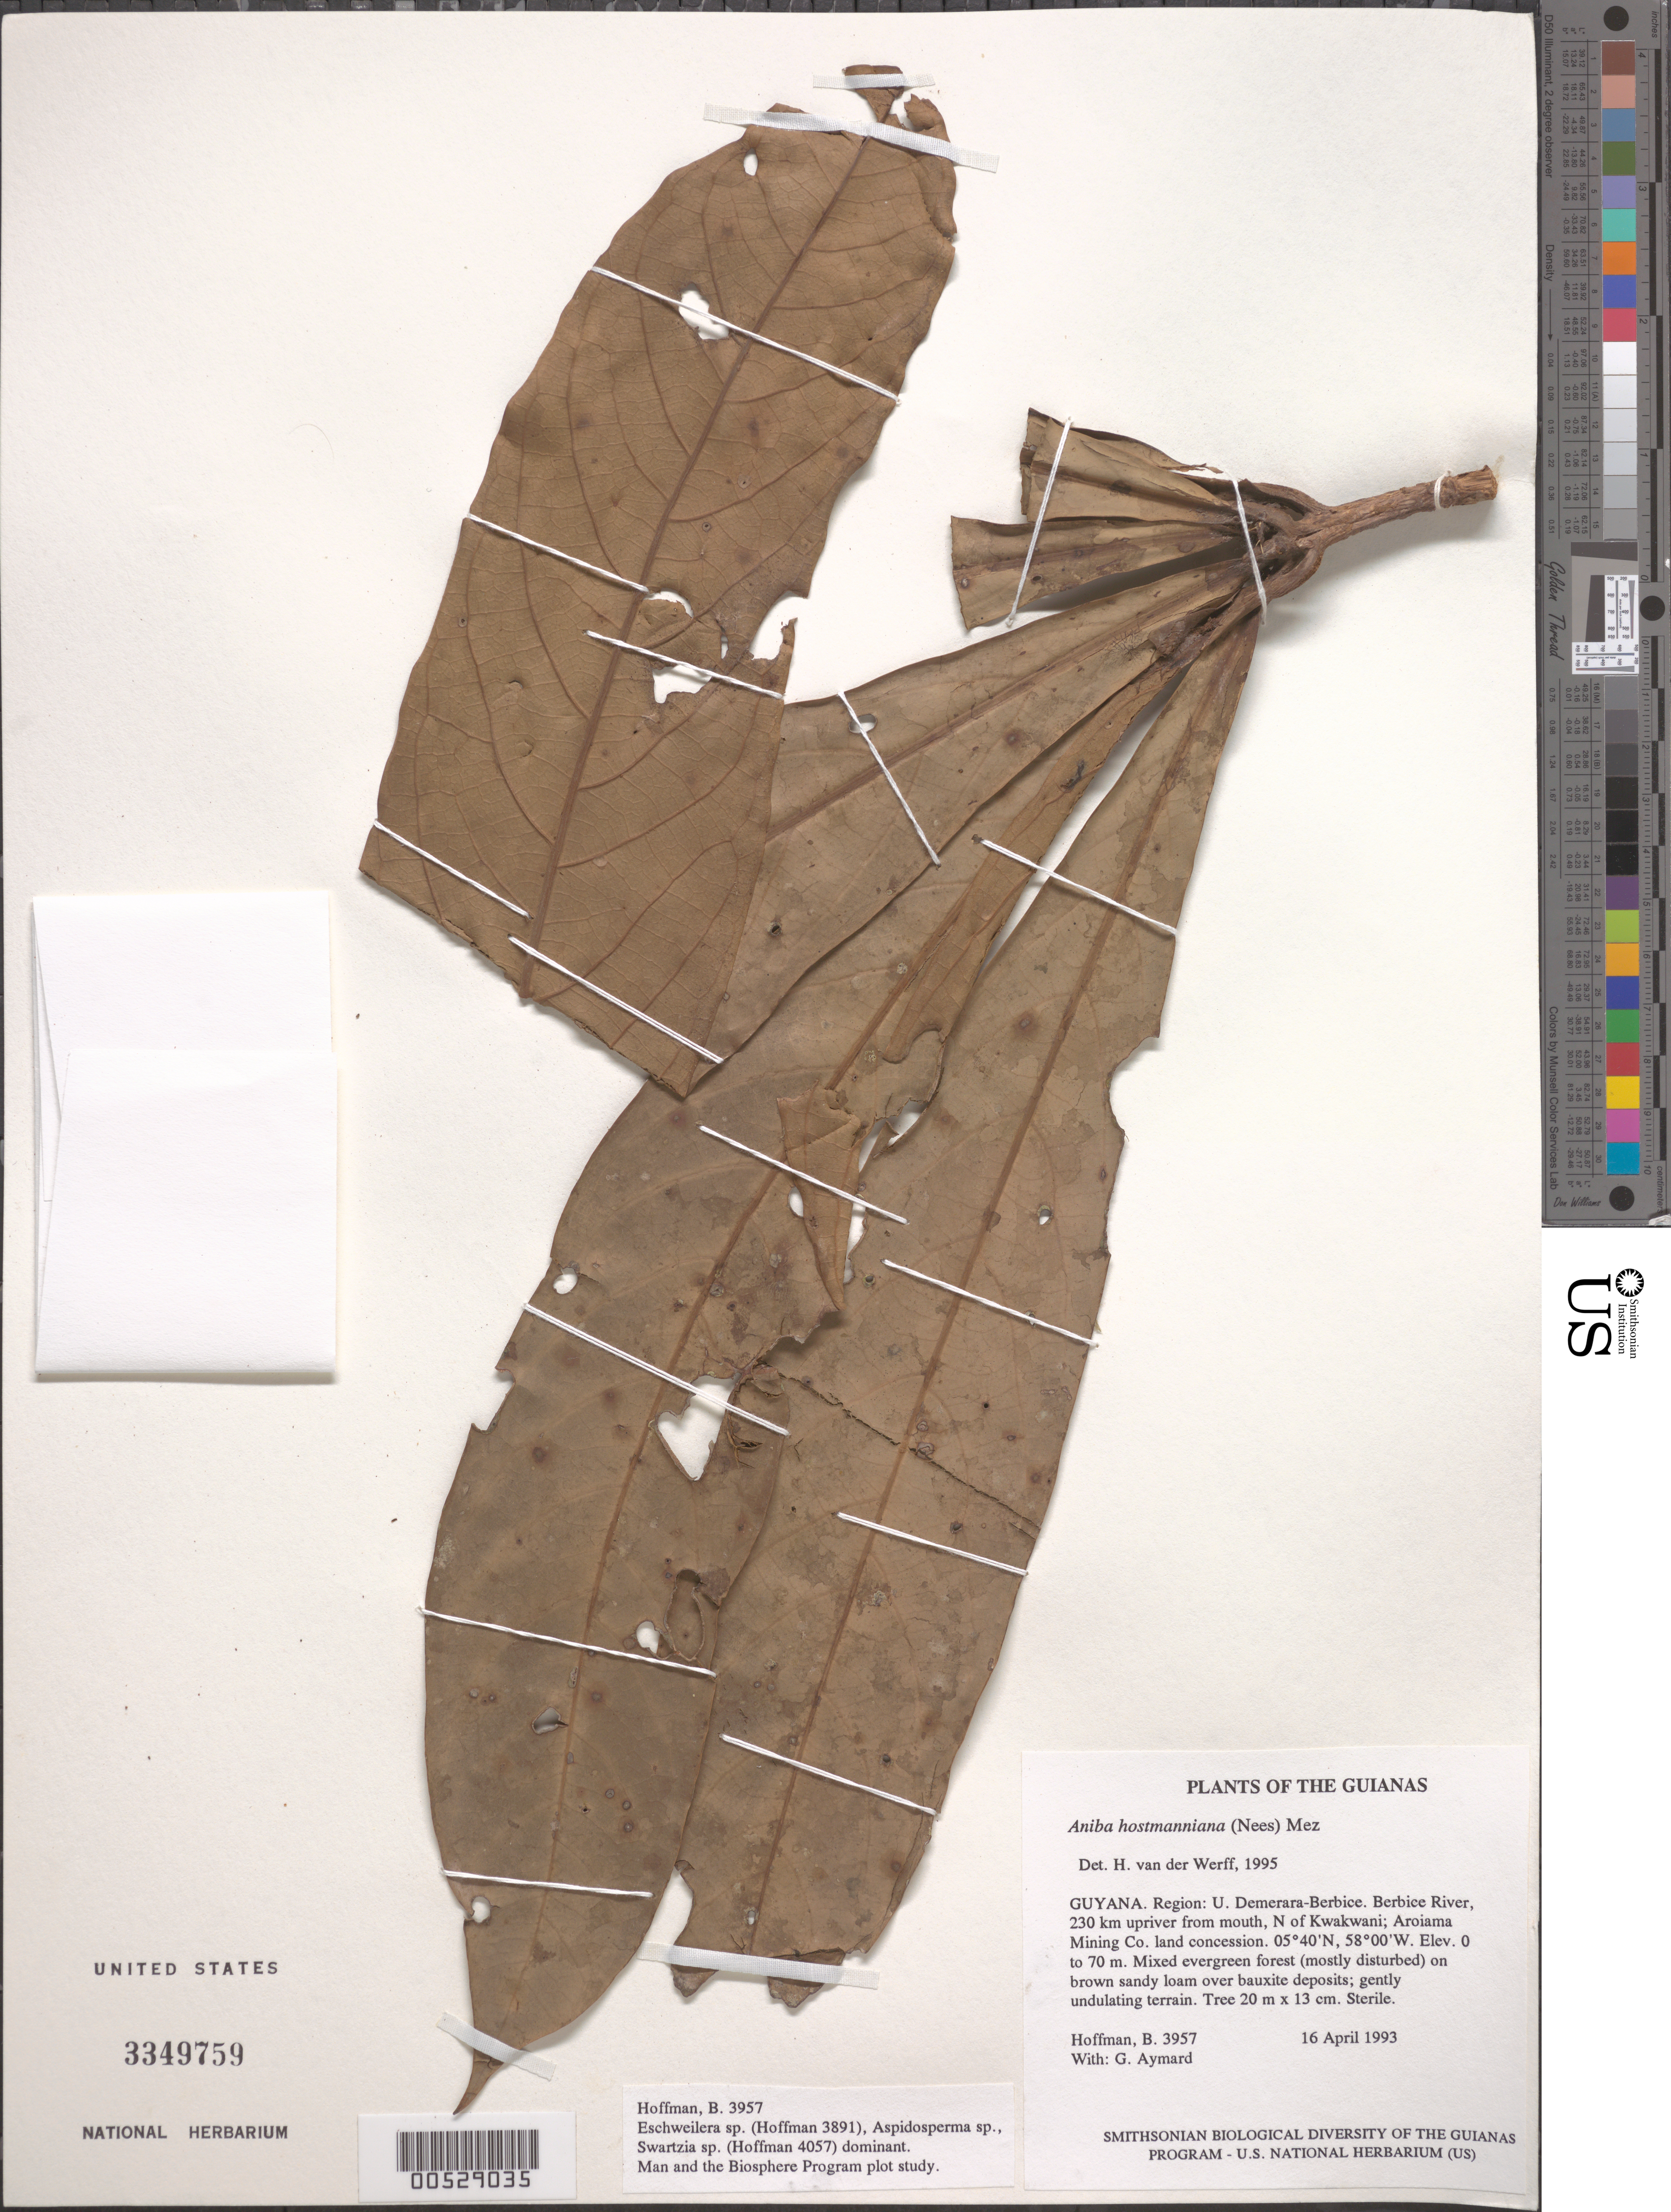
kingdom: Plantae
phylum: Tracheophyta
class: Magnoliopsida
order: Laurales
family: Lauraceae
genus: Aniba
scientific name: Aniba hostmanniana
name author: (Nees) Mez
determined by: van der Werff, H., (MO), Missouri Botanical Garden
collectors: B. Hoffman & G. A. Aymard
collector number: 3957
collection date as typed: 16 April 1993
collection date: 1993-04-16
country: Guyana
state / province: U. Demerara-Berbice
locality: Berbice River, 230 km upriver from mouth, N of Kwakwani; Aroiama Mining Co. land concession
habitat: Mixed evergreen forest (mostly disturbed) on brown sandy loam over bauxite deposits; gently undulating terrain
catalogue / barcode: US 3349759